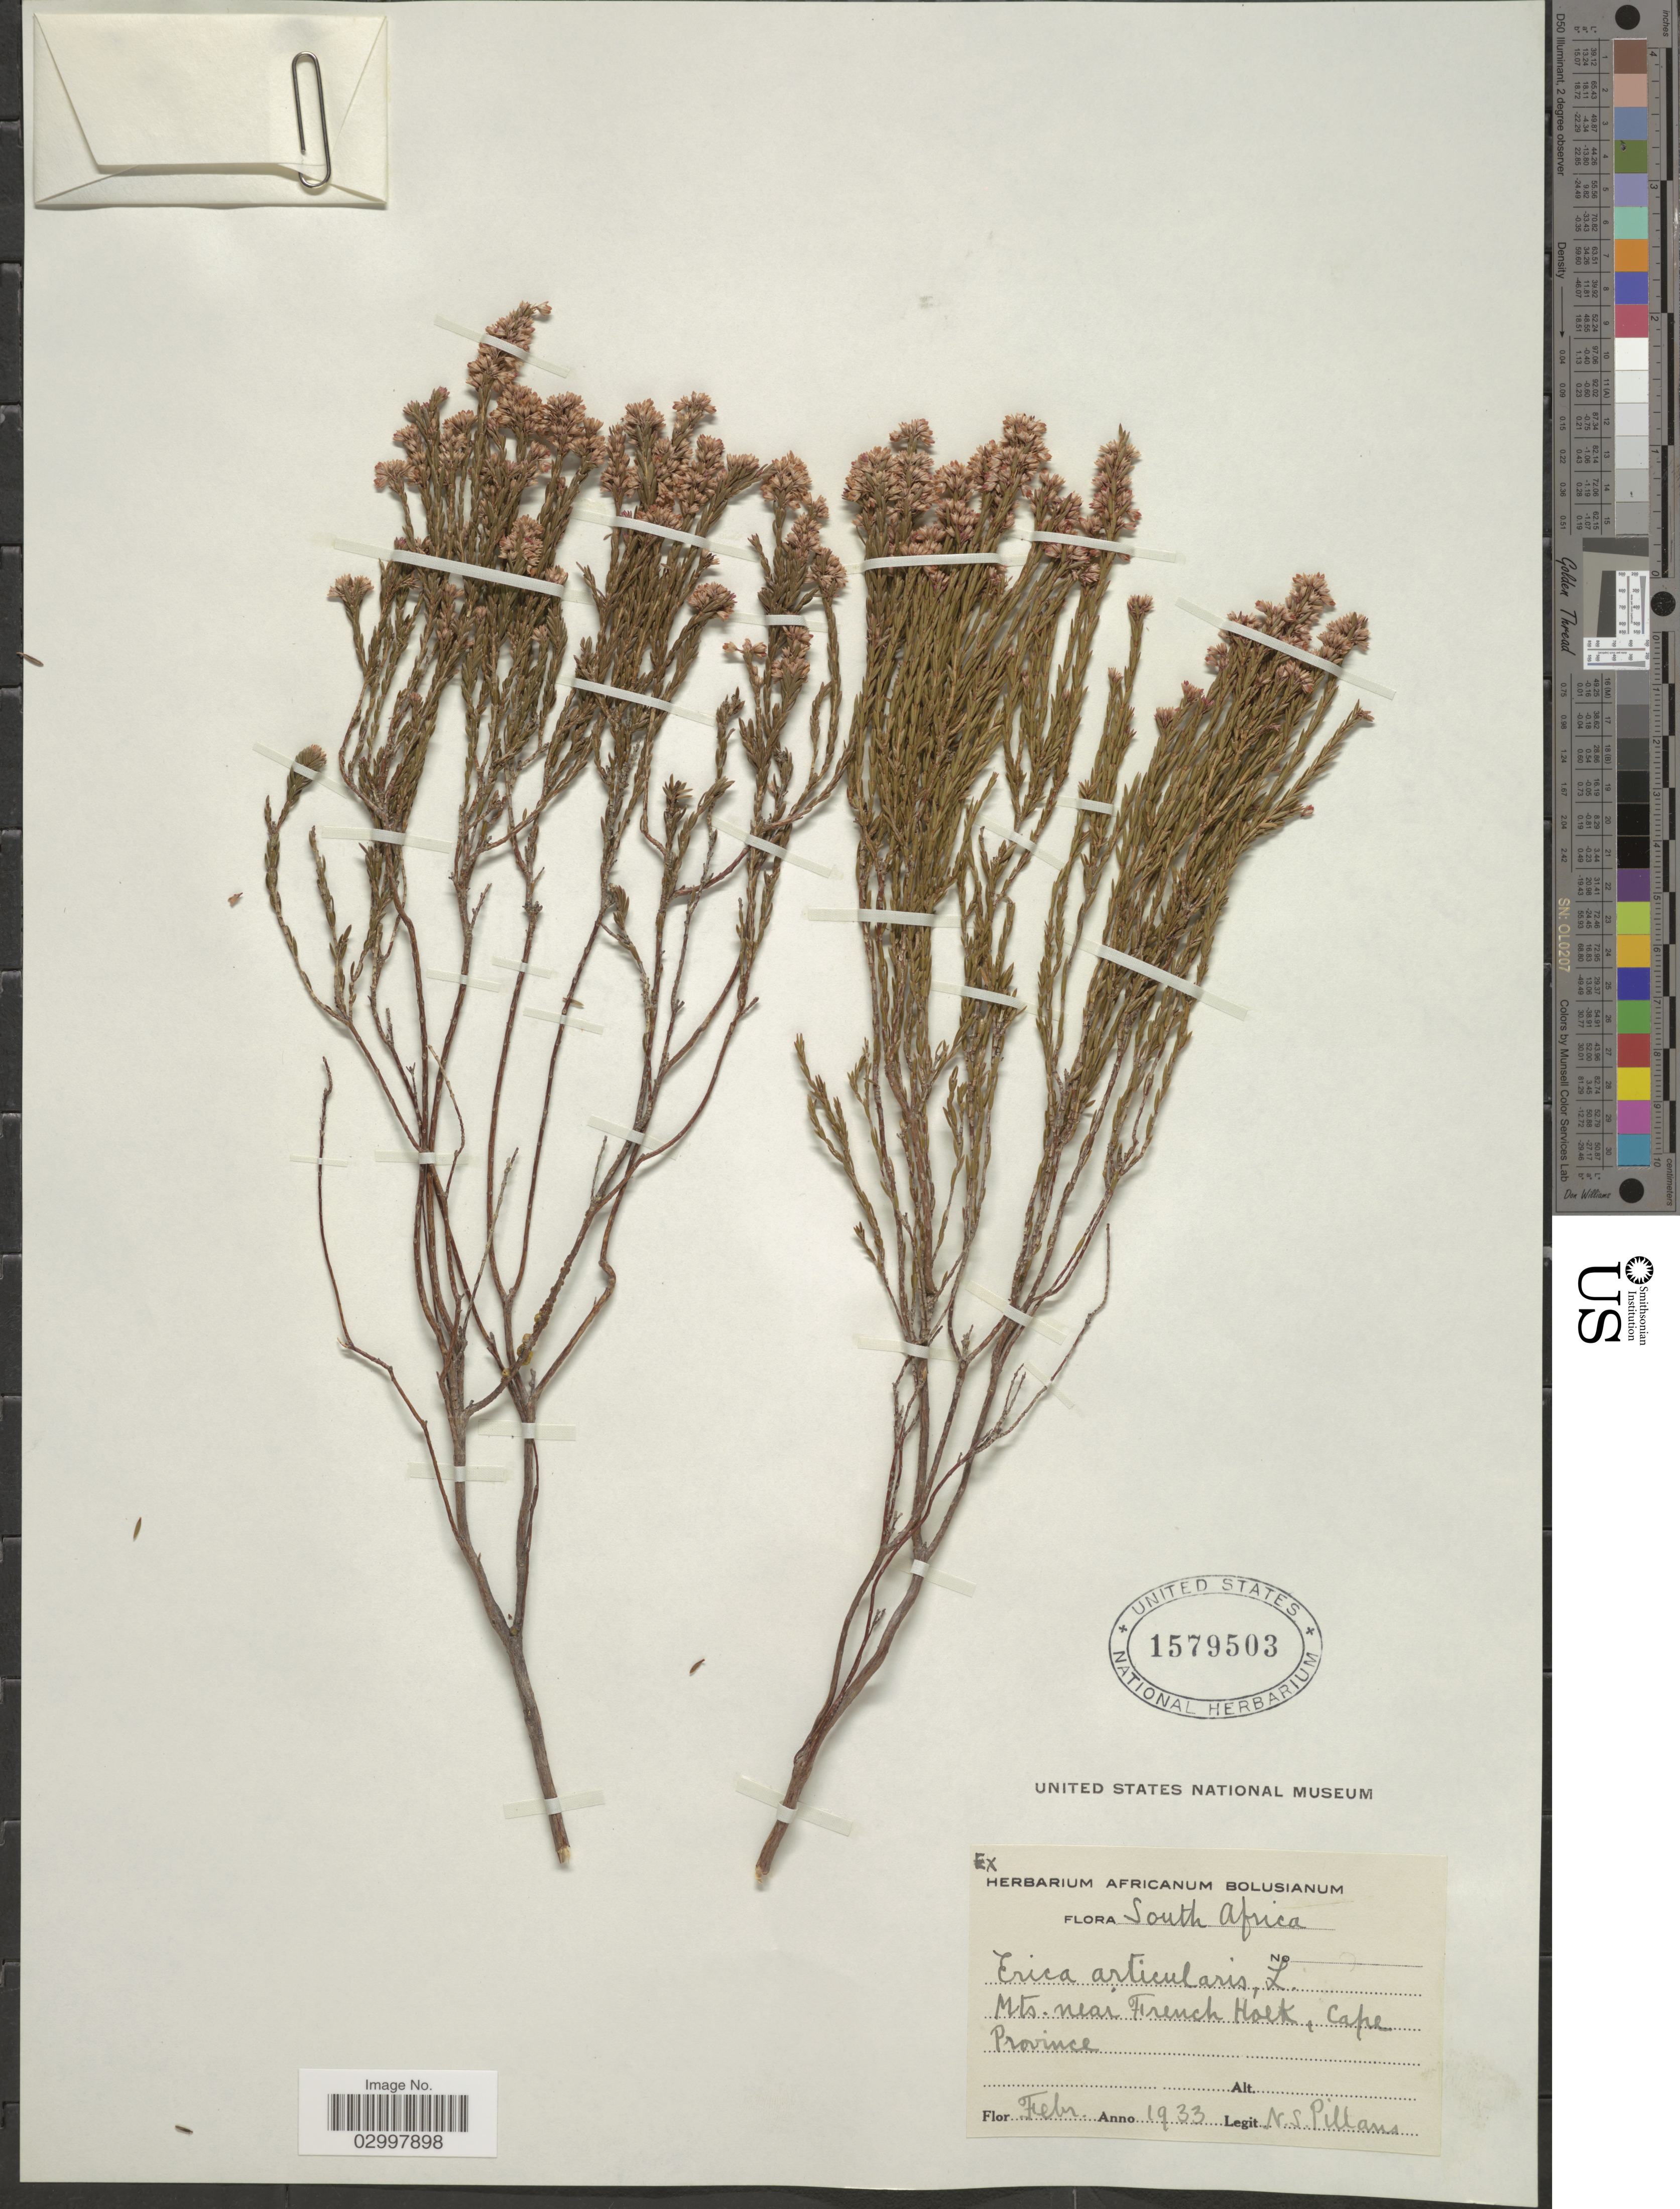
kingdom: Plantae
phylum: Tracheophyta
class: Magnoliopsida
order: Ericales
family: Ericaceae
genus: Erica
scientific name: Erica articularis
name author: L.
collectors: N. S. Pillans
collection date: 1933-02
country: South Africa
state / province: Western Cape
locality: Mts. near French Hoek.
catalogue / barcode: US 1579503